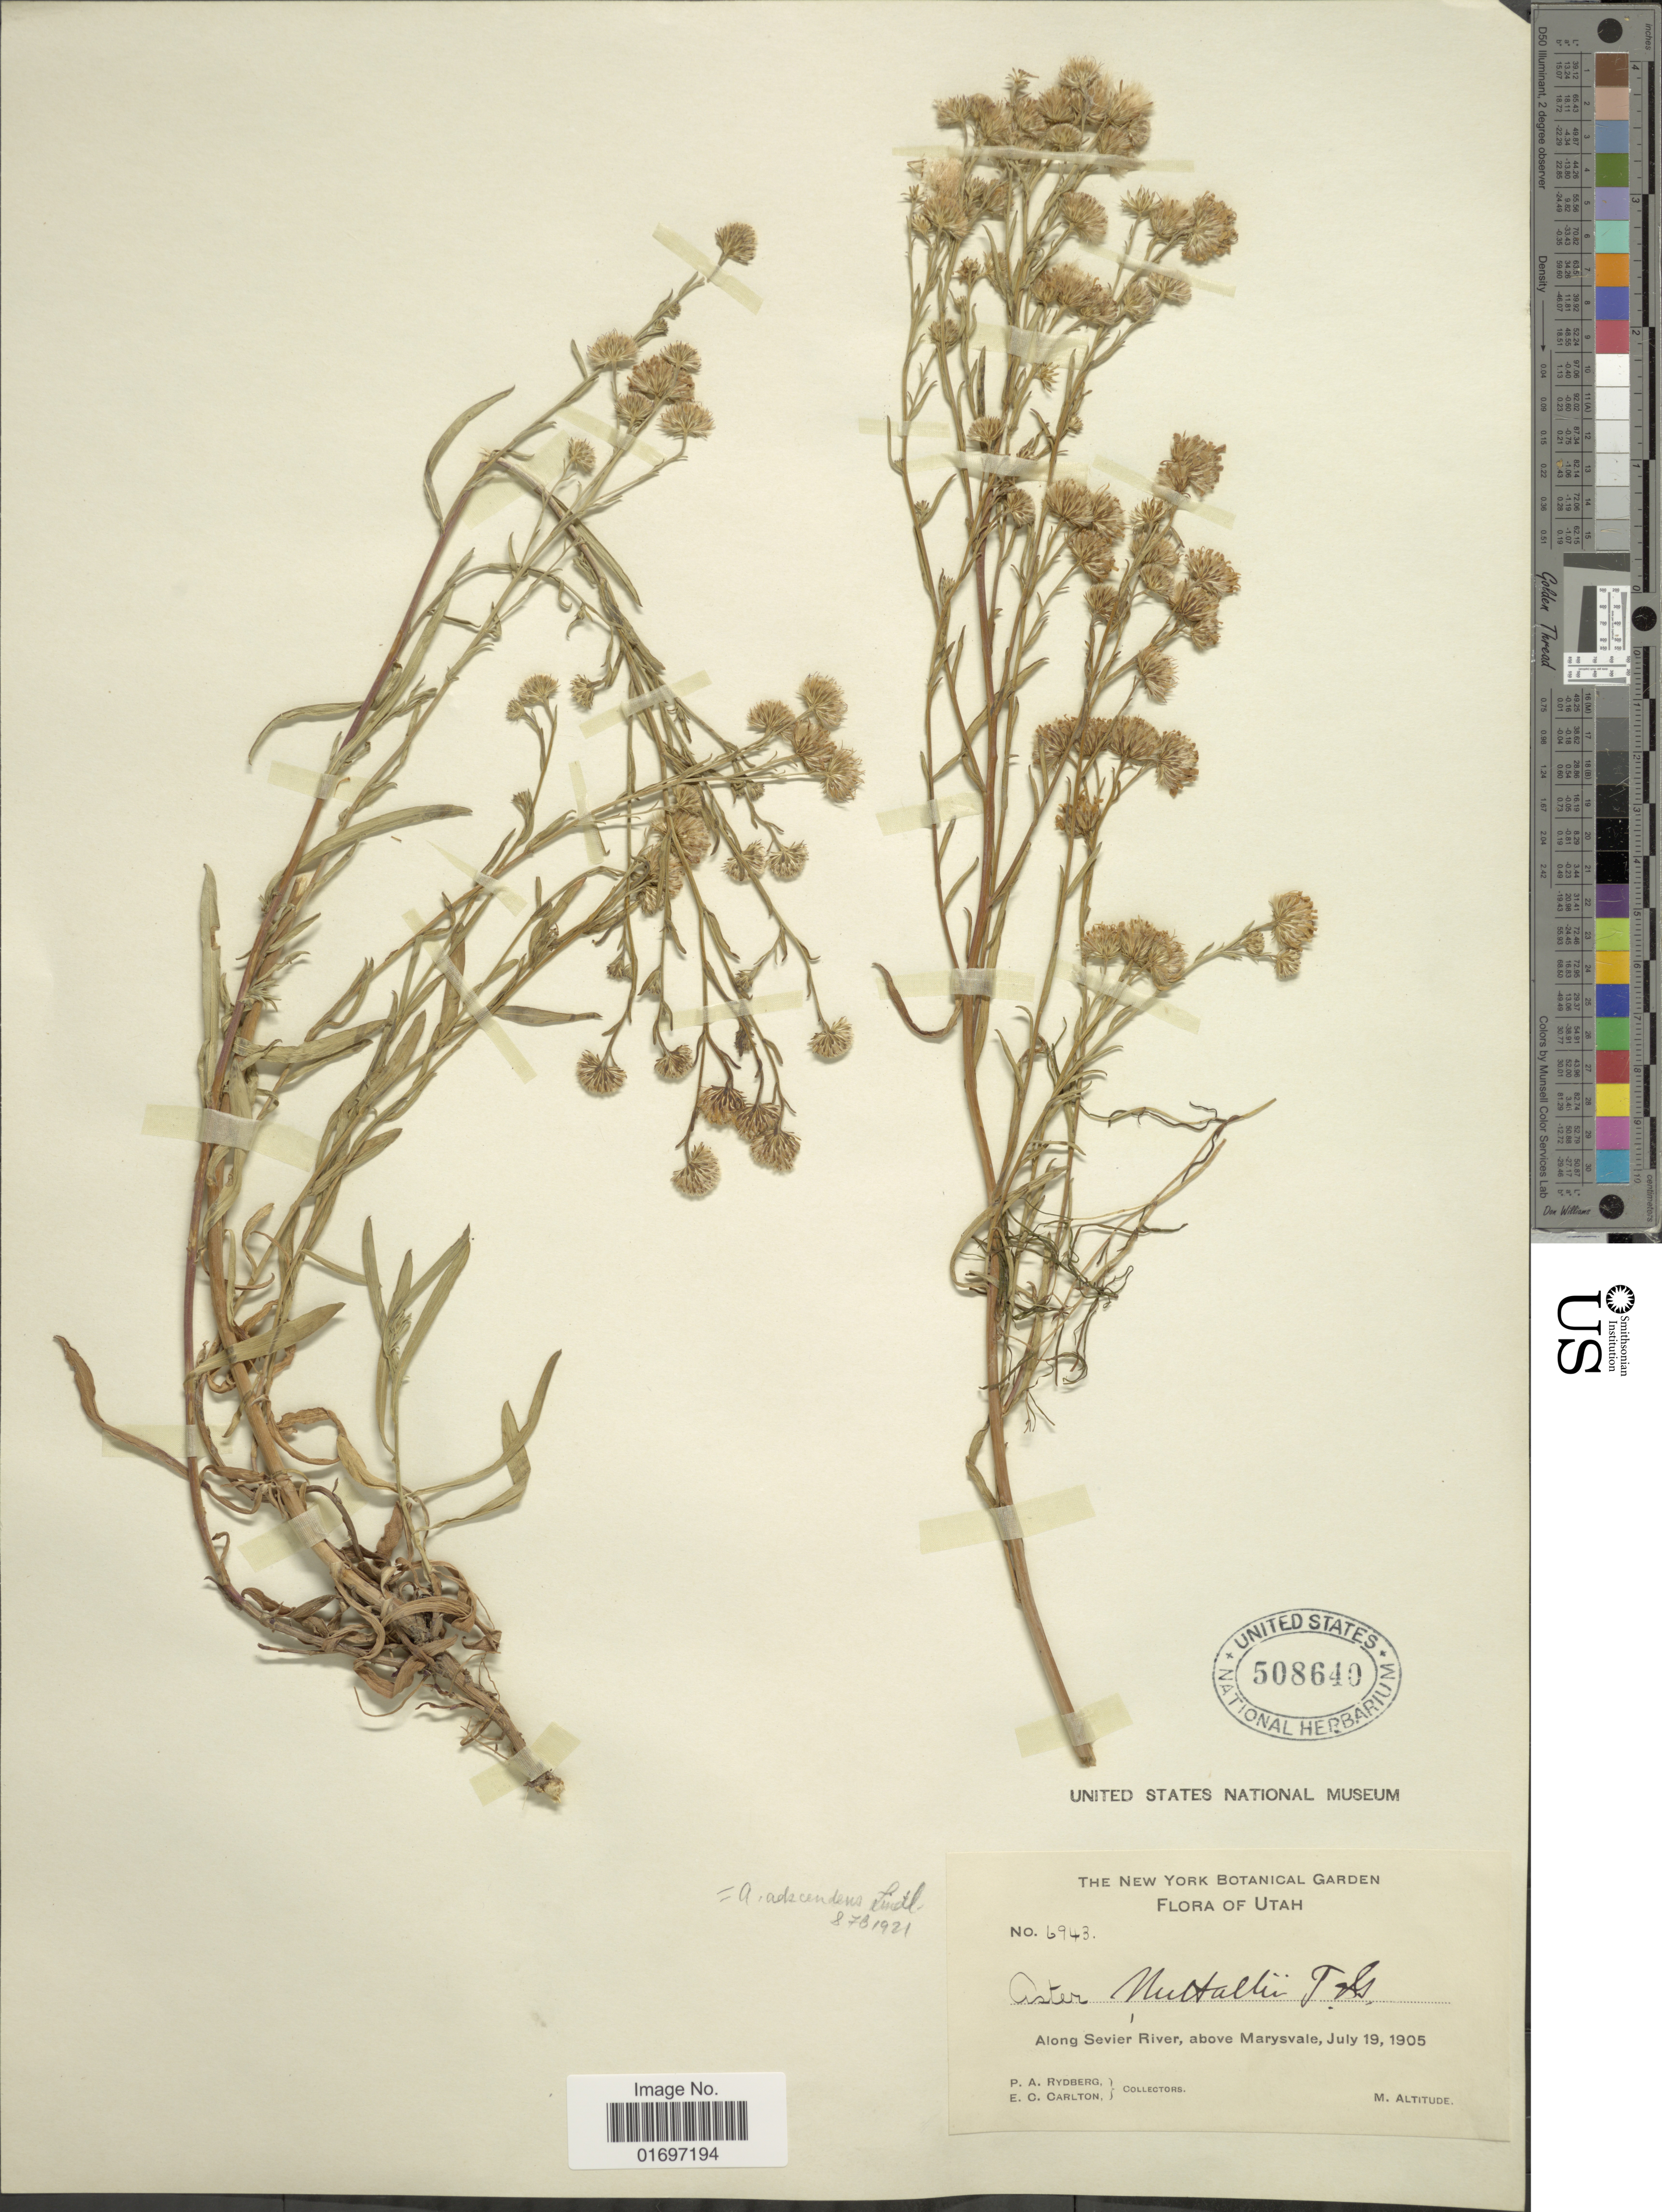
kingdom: Plantae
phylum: Tracheophyta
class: Magnoliopsida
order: Asterales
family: Asteraceae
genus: Symphyotrichum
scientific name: Symphyotrichum ascendens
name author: (Lindl.) G.L. Nesom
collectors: P. A. Rydberg & E. Carlton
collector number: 6943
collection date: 1905-07-19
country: United States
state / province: Utah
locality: Utah. Along Sevier River, above Marysvale.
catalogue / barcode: US 508640